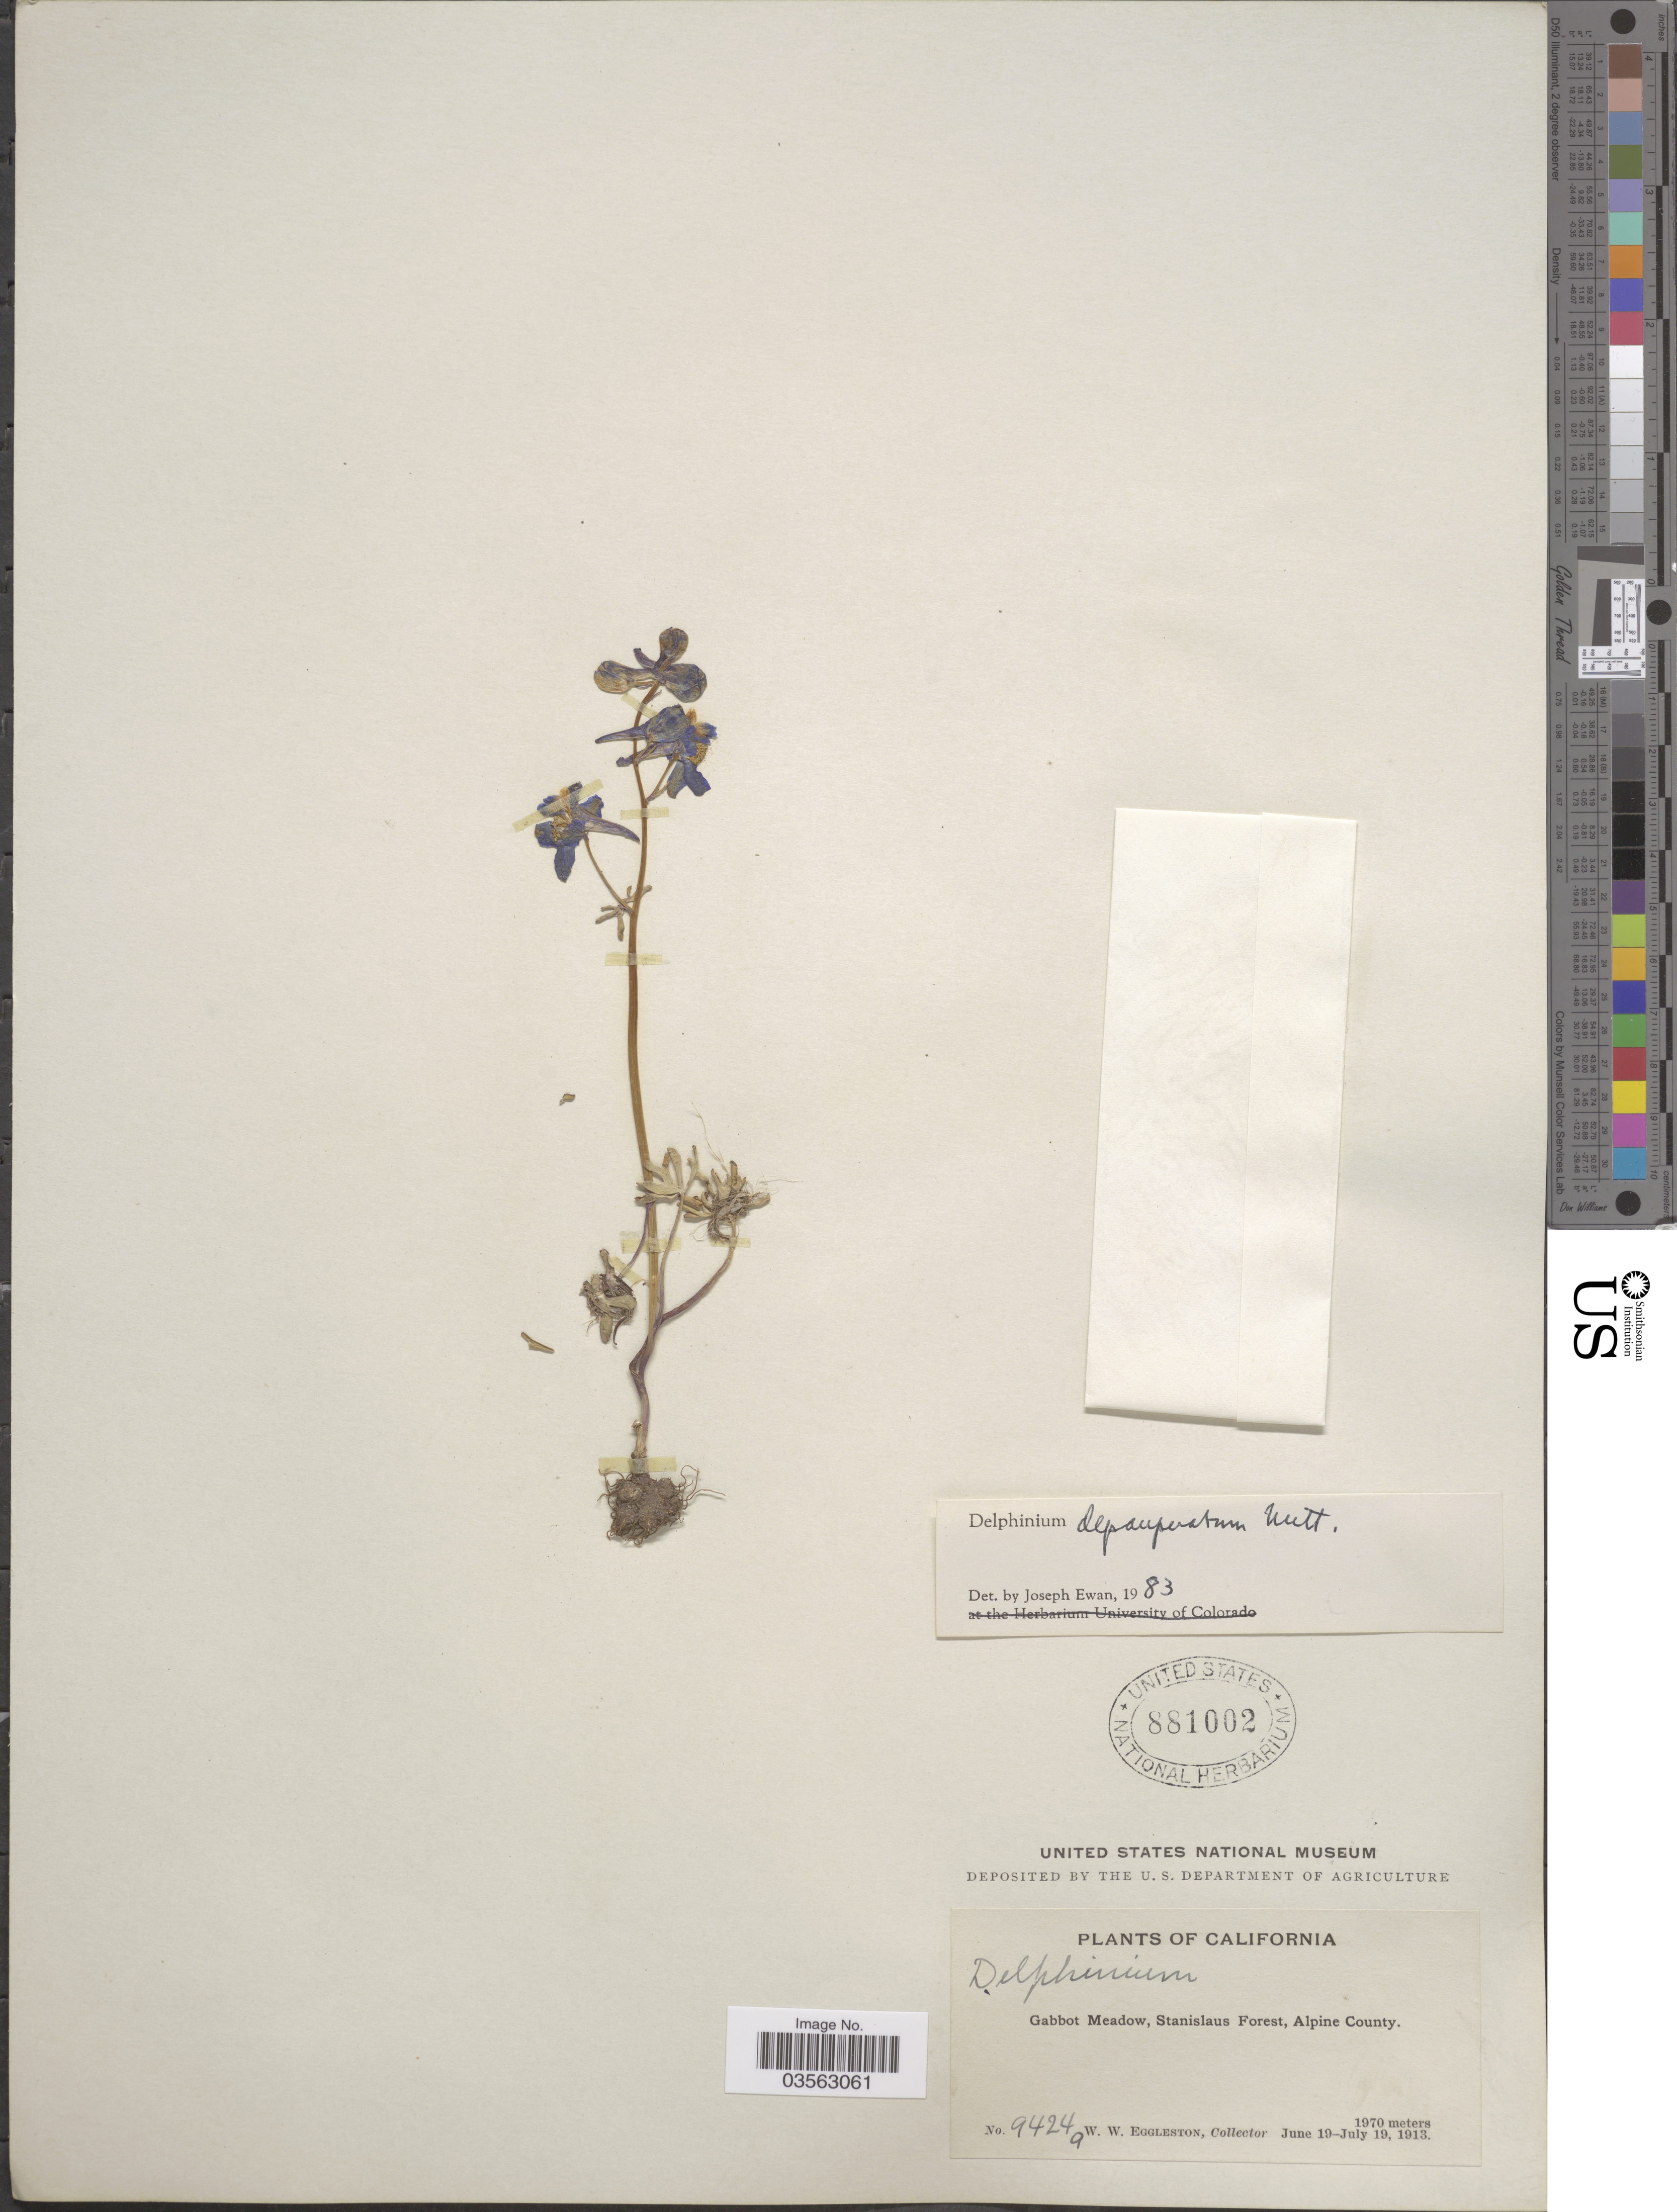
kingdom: Plantae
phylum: Tracheophyta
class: Magnoliopsida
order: Ranunculales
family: Ranunculaceae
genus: Delphinium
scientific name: Delphinium depauperatum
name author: Nutt.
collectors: W. W. Eggleston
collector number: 9424a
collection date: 1913-06-19/1913-07-19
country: United States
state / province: California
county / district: Alpine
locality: Gabbot Meadow, Stanislaus Forest, Alpine County.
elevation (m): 1970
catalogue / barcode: US 881002